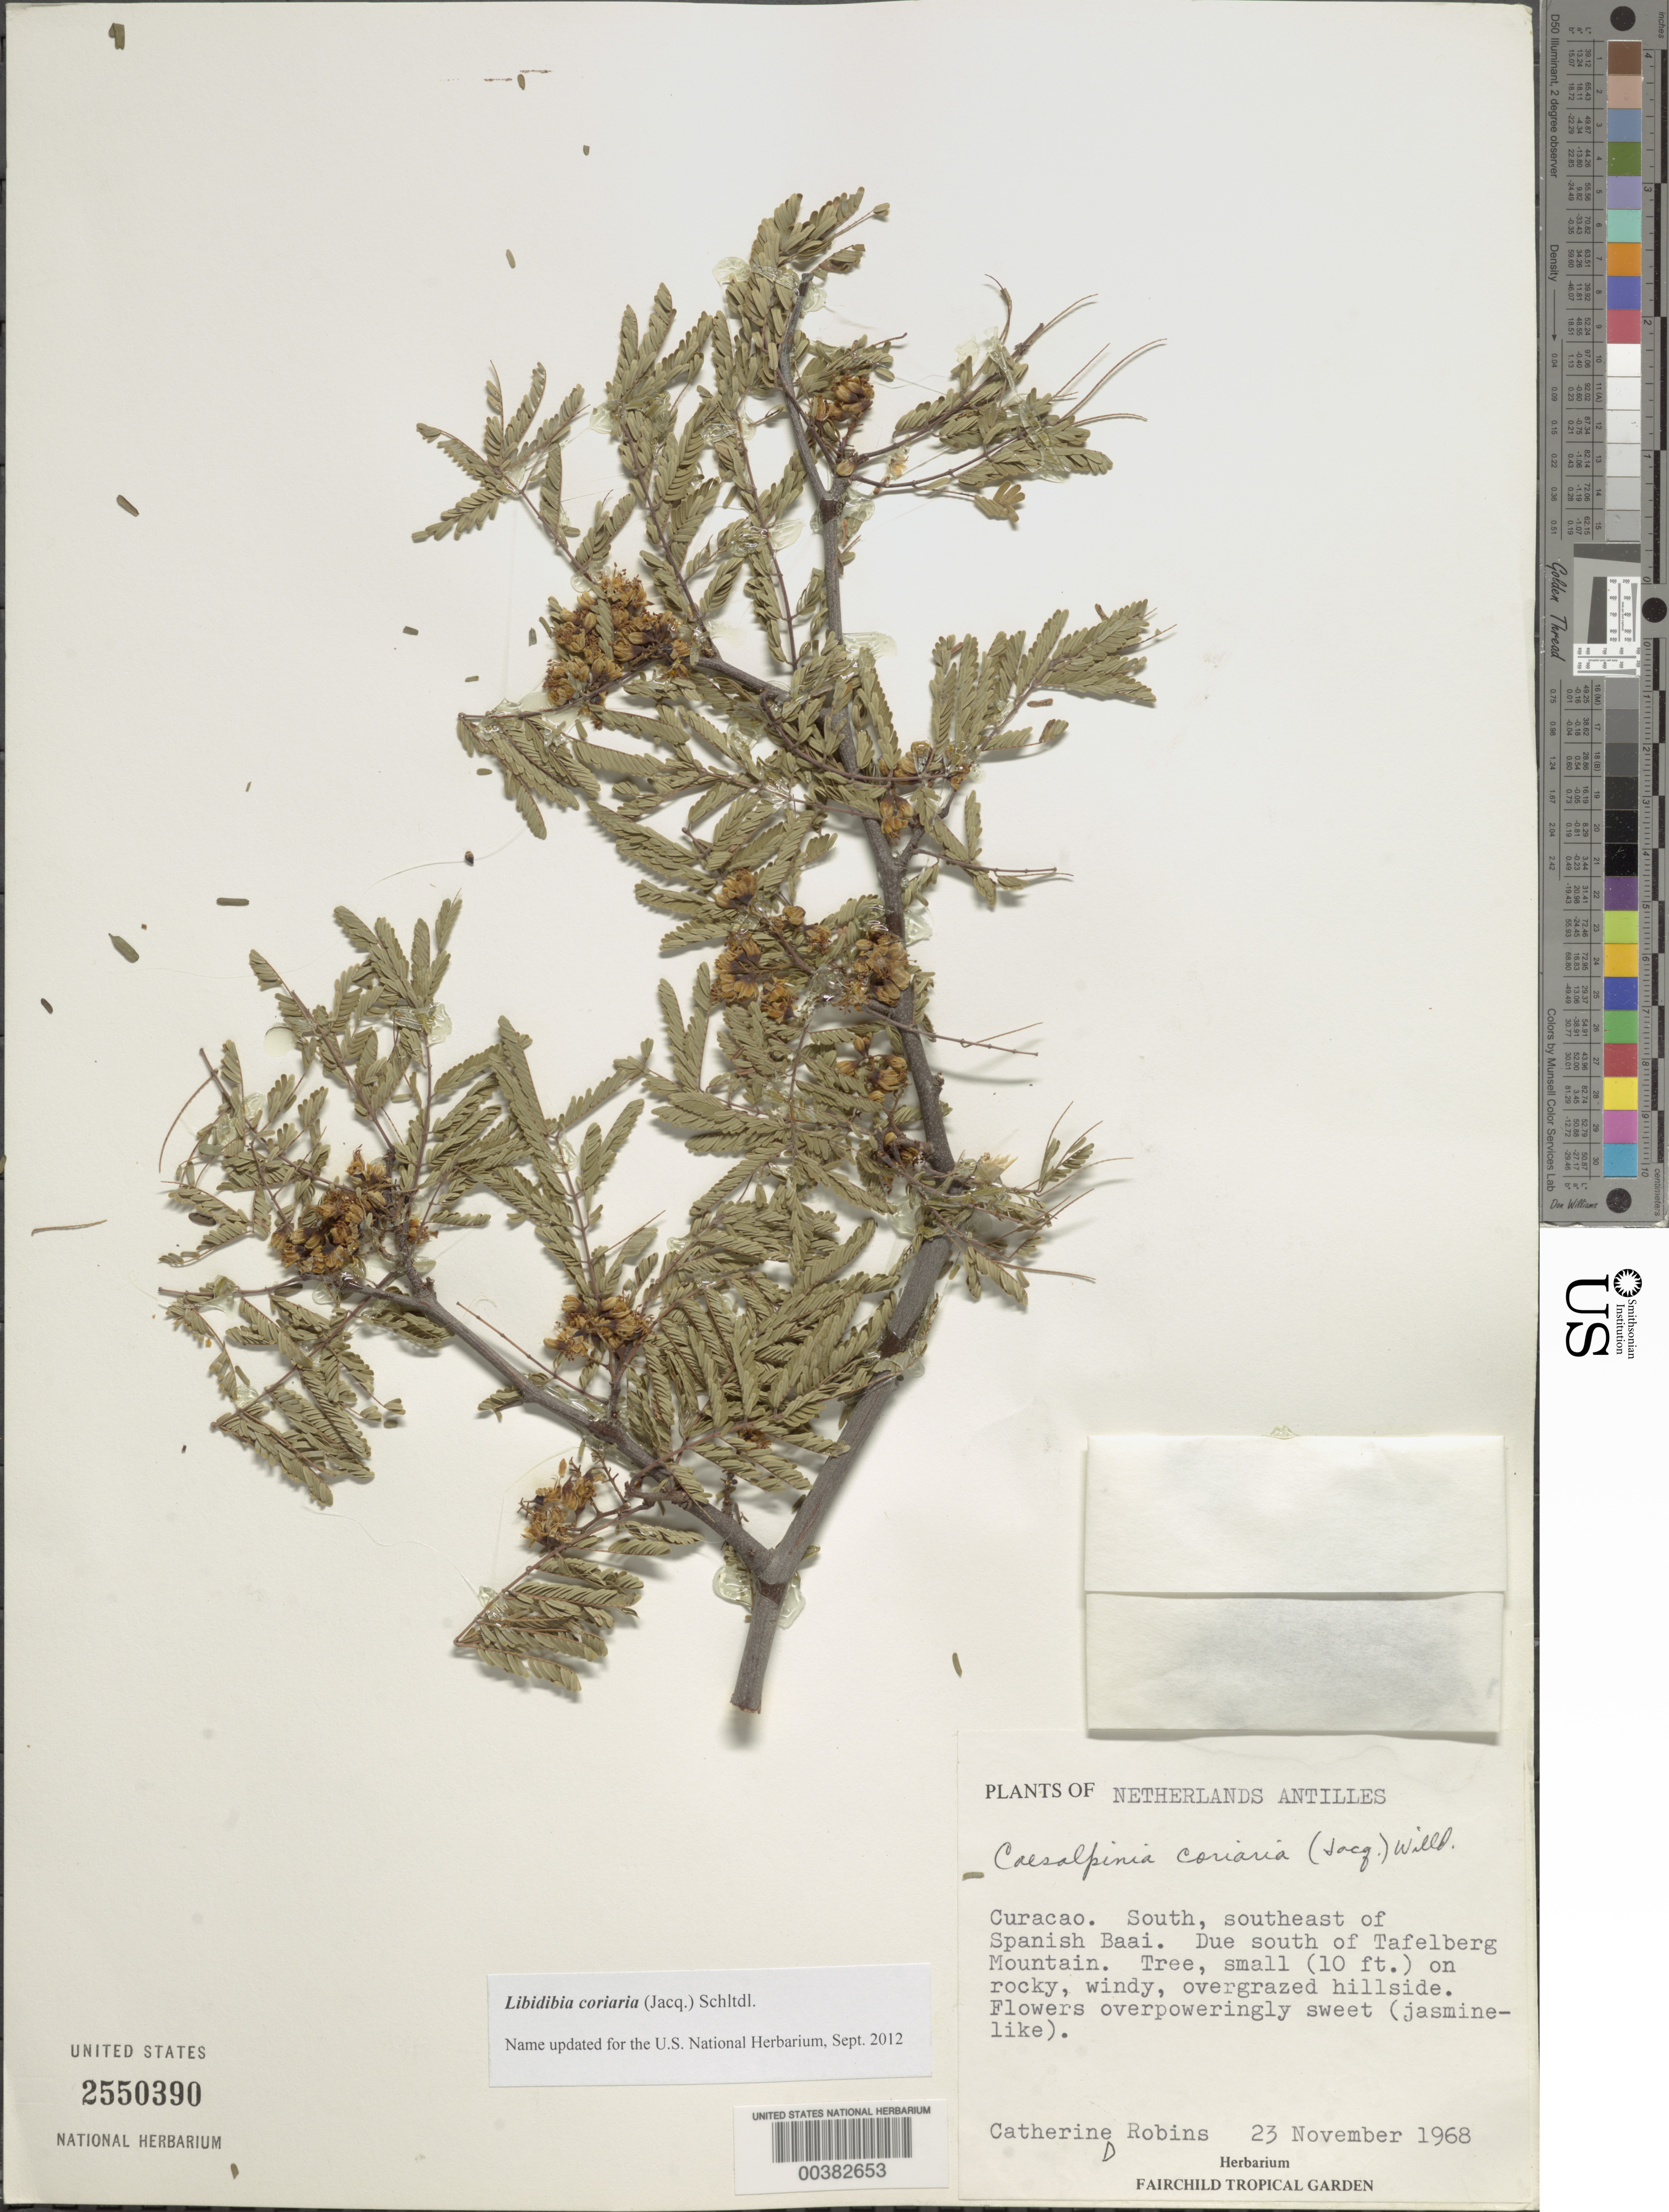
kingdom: Plantae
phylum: Tracheophyta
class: Magnoliopsida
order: Fabales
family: Fabaceae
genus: Libidibia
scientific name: Libidibia coriaria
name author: (Jacq.) Schltdl.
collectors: C. Robins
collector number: D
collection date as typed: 23 Nov 1968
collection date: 1968-11-23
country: Curaçao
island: Curaçao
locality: South, southeast of Spanish Baai. Due south of Tafelberg Mountain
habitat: On rocky, windy, overgrazed hillside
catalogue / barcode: US 2550390